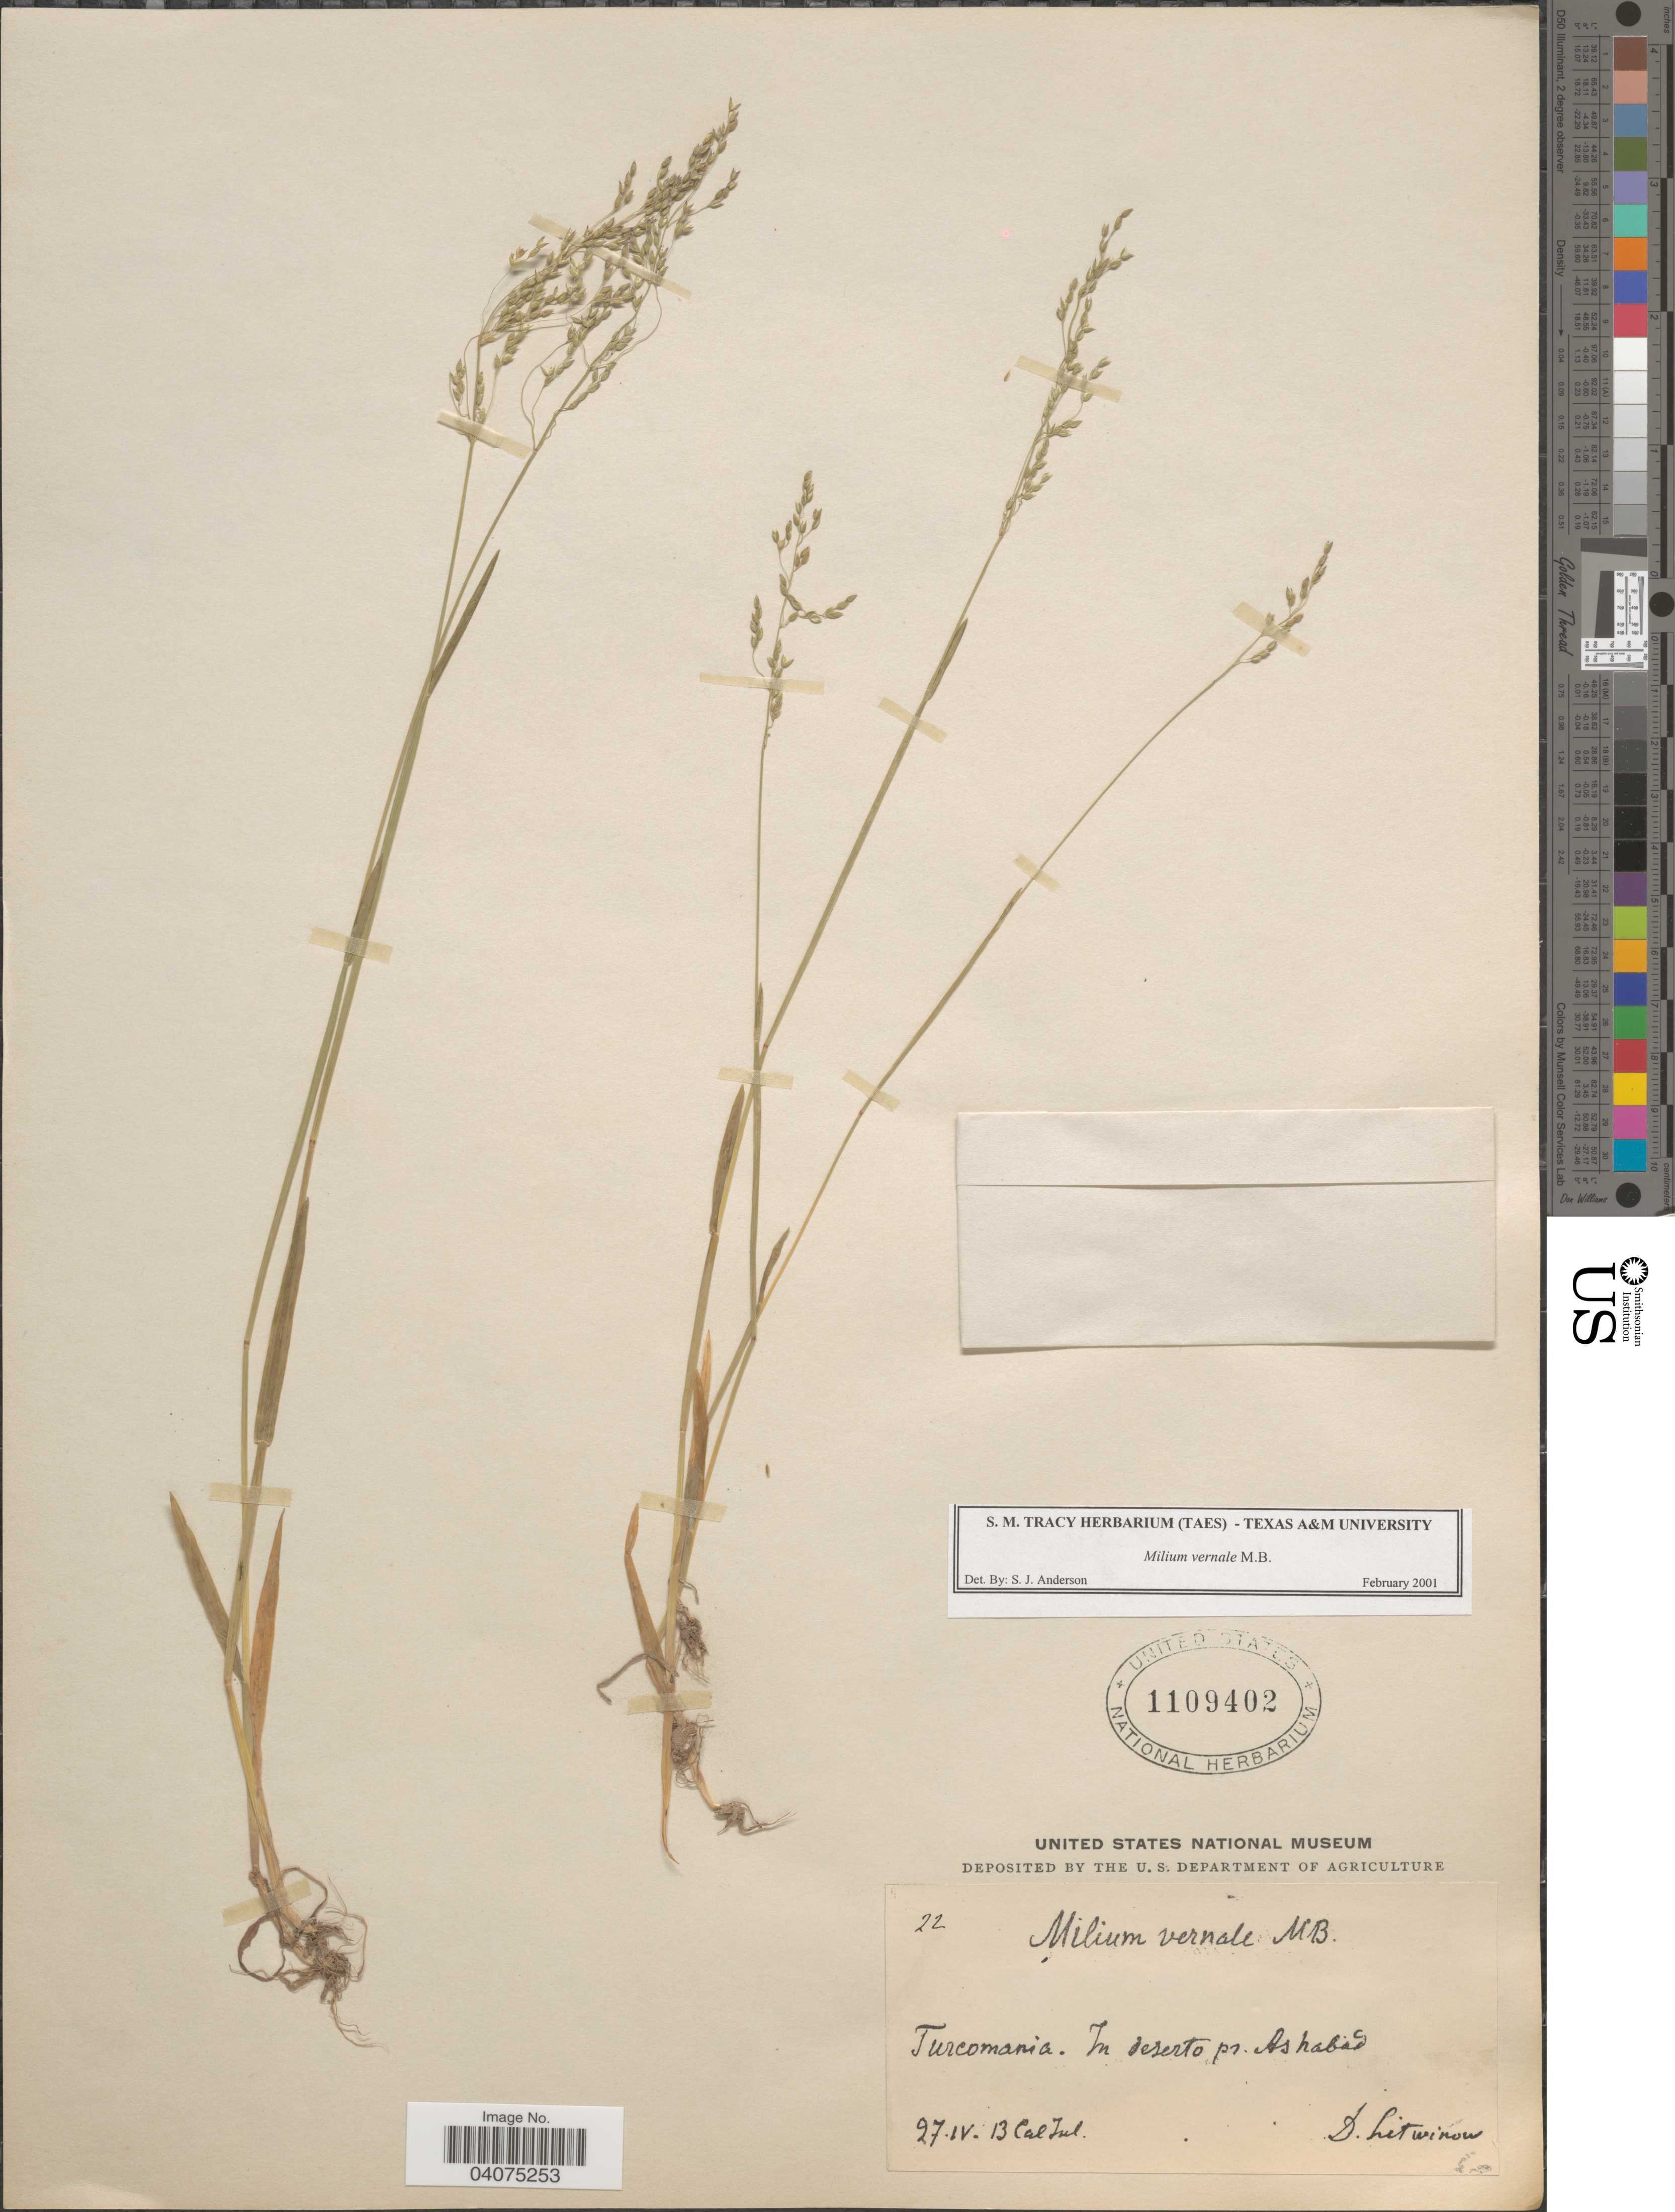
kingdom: Plantae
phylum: Tracheophyta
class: Liliopsida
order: Poales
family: Poaceae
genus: Milium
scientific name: Milium vernale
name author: M. Bieb.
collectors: D. Litwinow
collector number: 22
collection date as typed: Transcribed d/m/y: 27/4/13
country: Turkmenistan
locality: In deserto pr. Ashabad.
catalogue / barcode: US 1109402